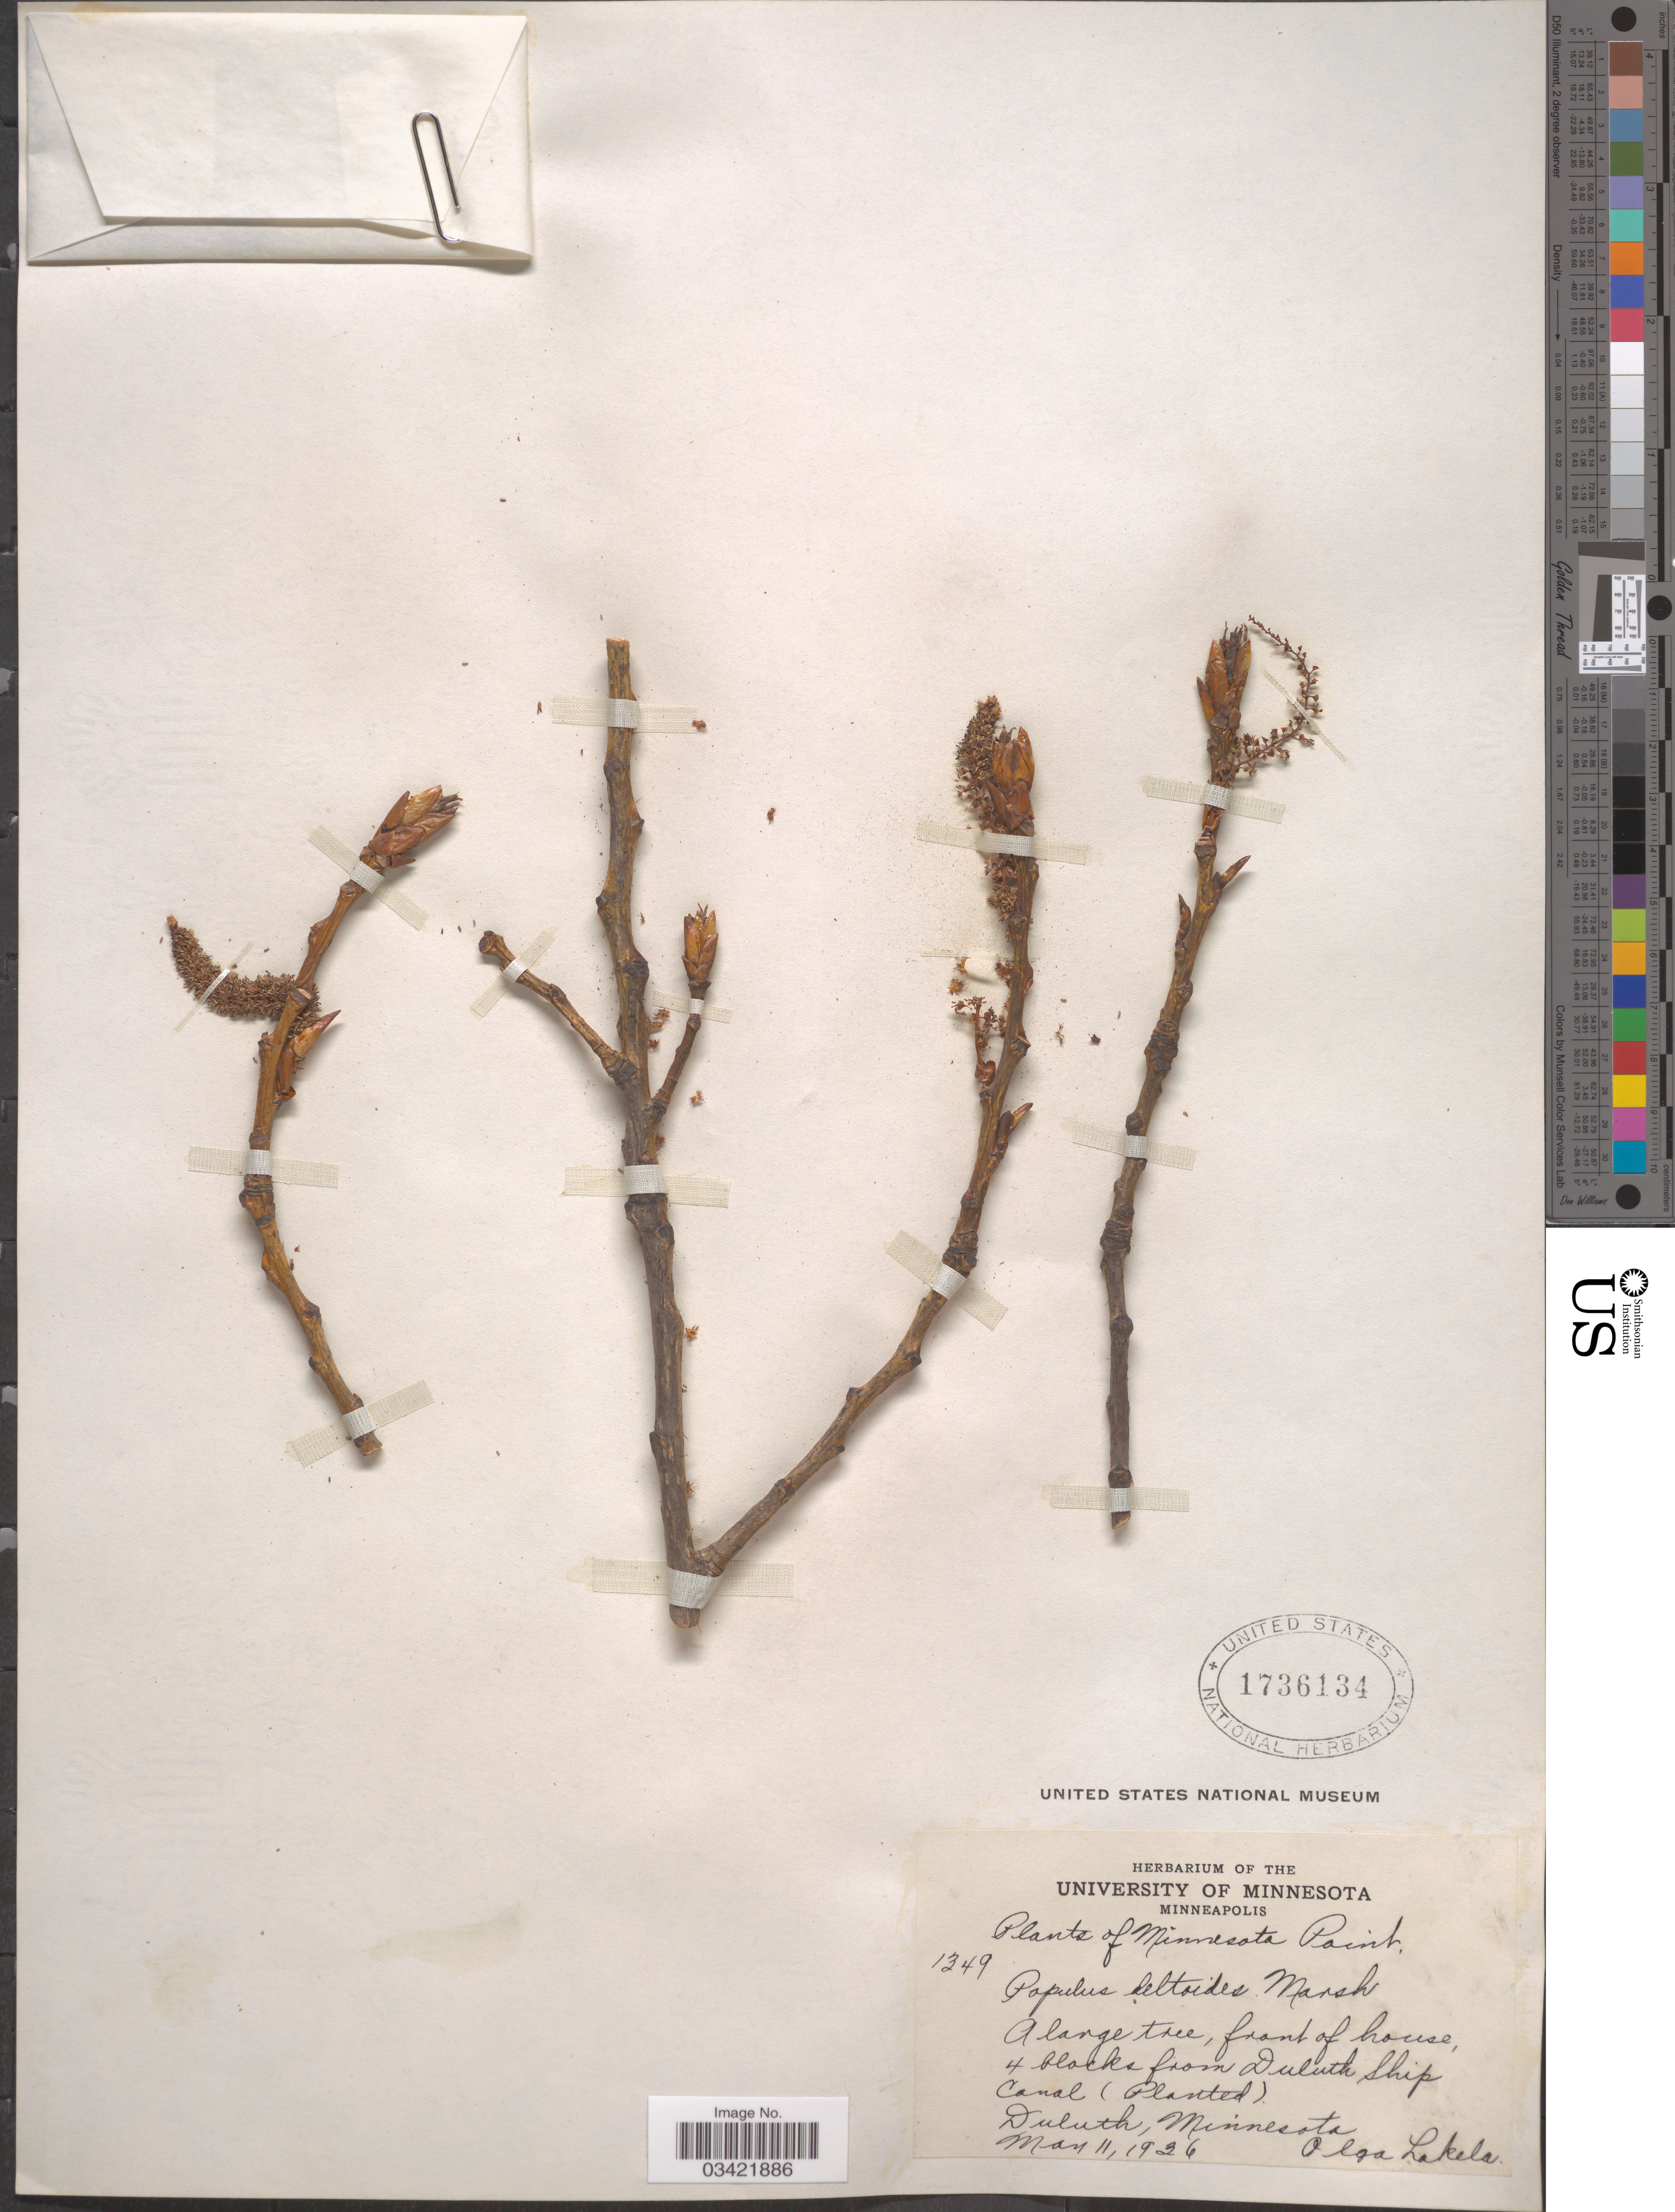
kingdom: Plantae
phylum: Tracheophyta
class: Magnoliopsida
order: Malpighiales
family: Salicaceae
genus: Populus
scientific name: Populus deltoides subsp. monilifera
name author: (Aiton) Eckenw.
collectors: O. K. Lakela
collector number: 1349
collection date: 1936-05-11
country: United States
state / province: Minnesota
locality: Front of house, 4 blocks from Duluth Ship Canal. Duluth.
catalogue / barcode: US 1736134